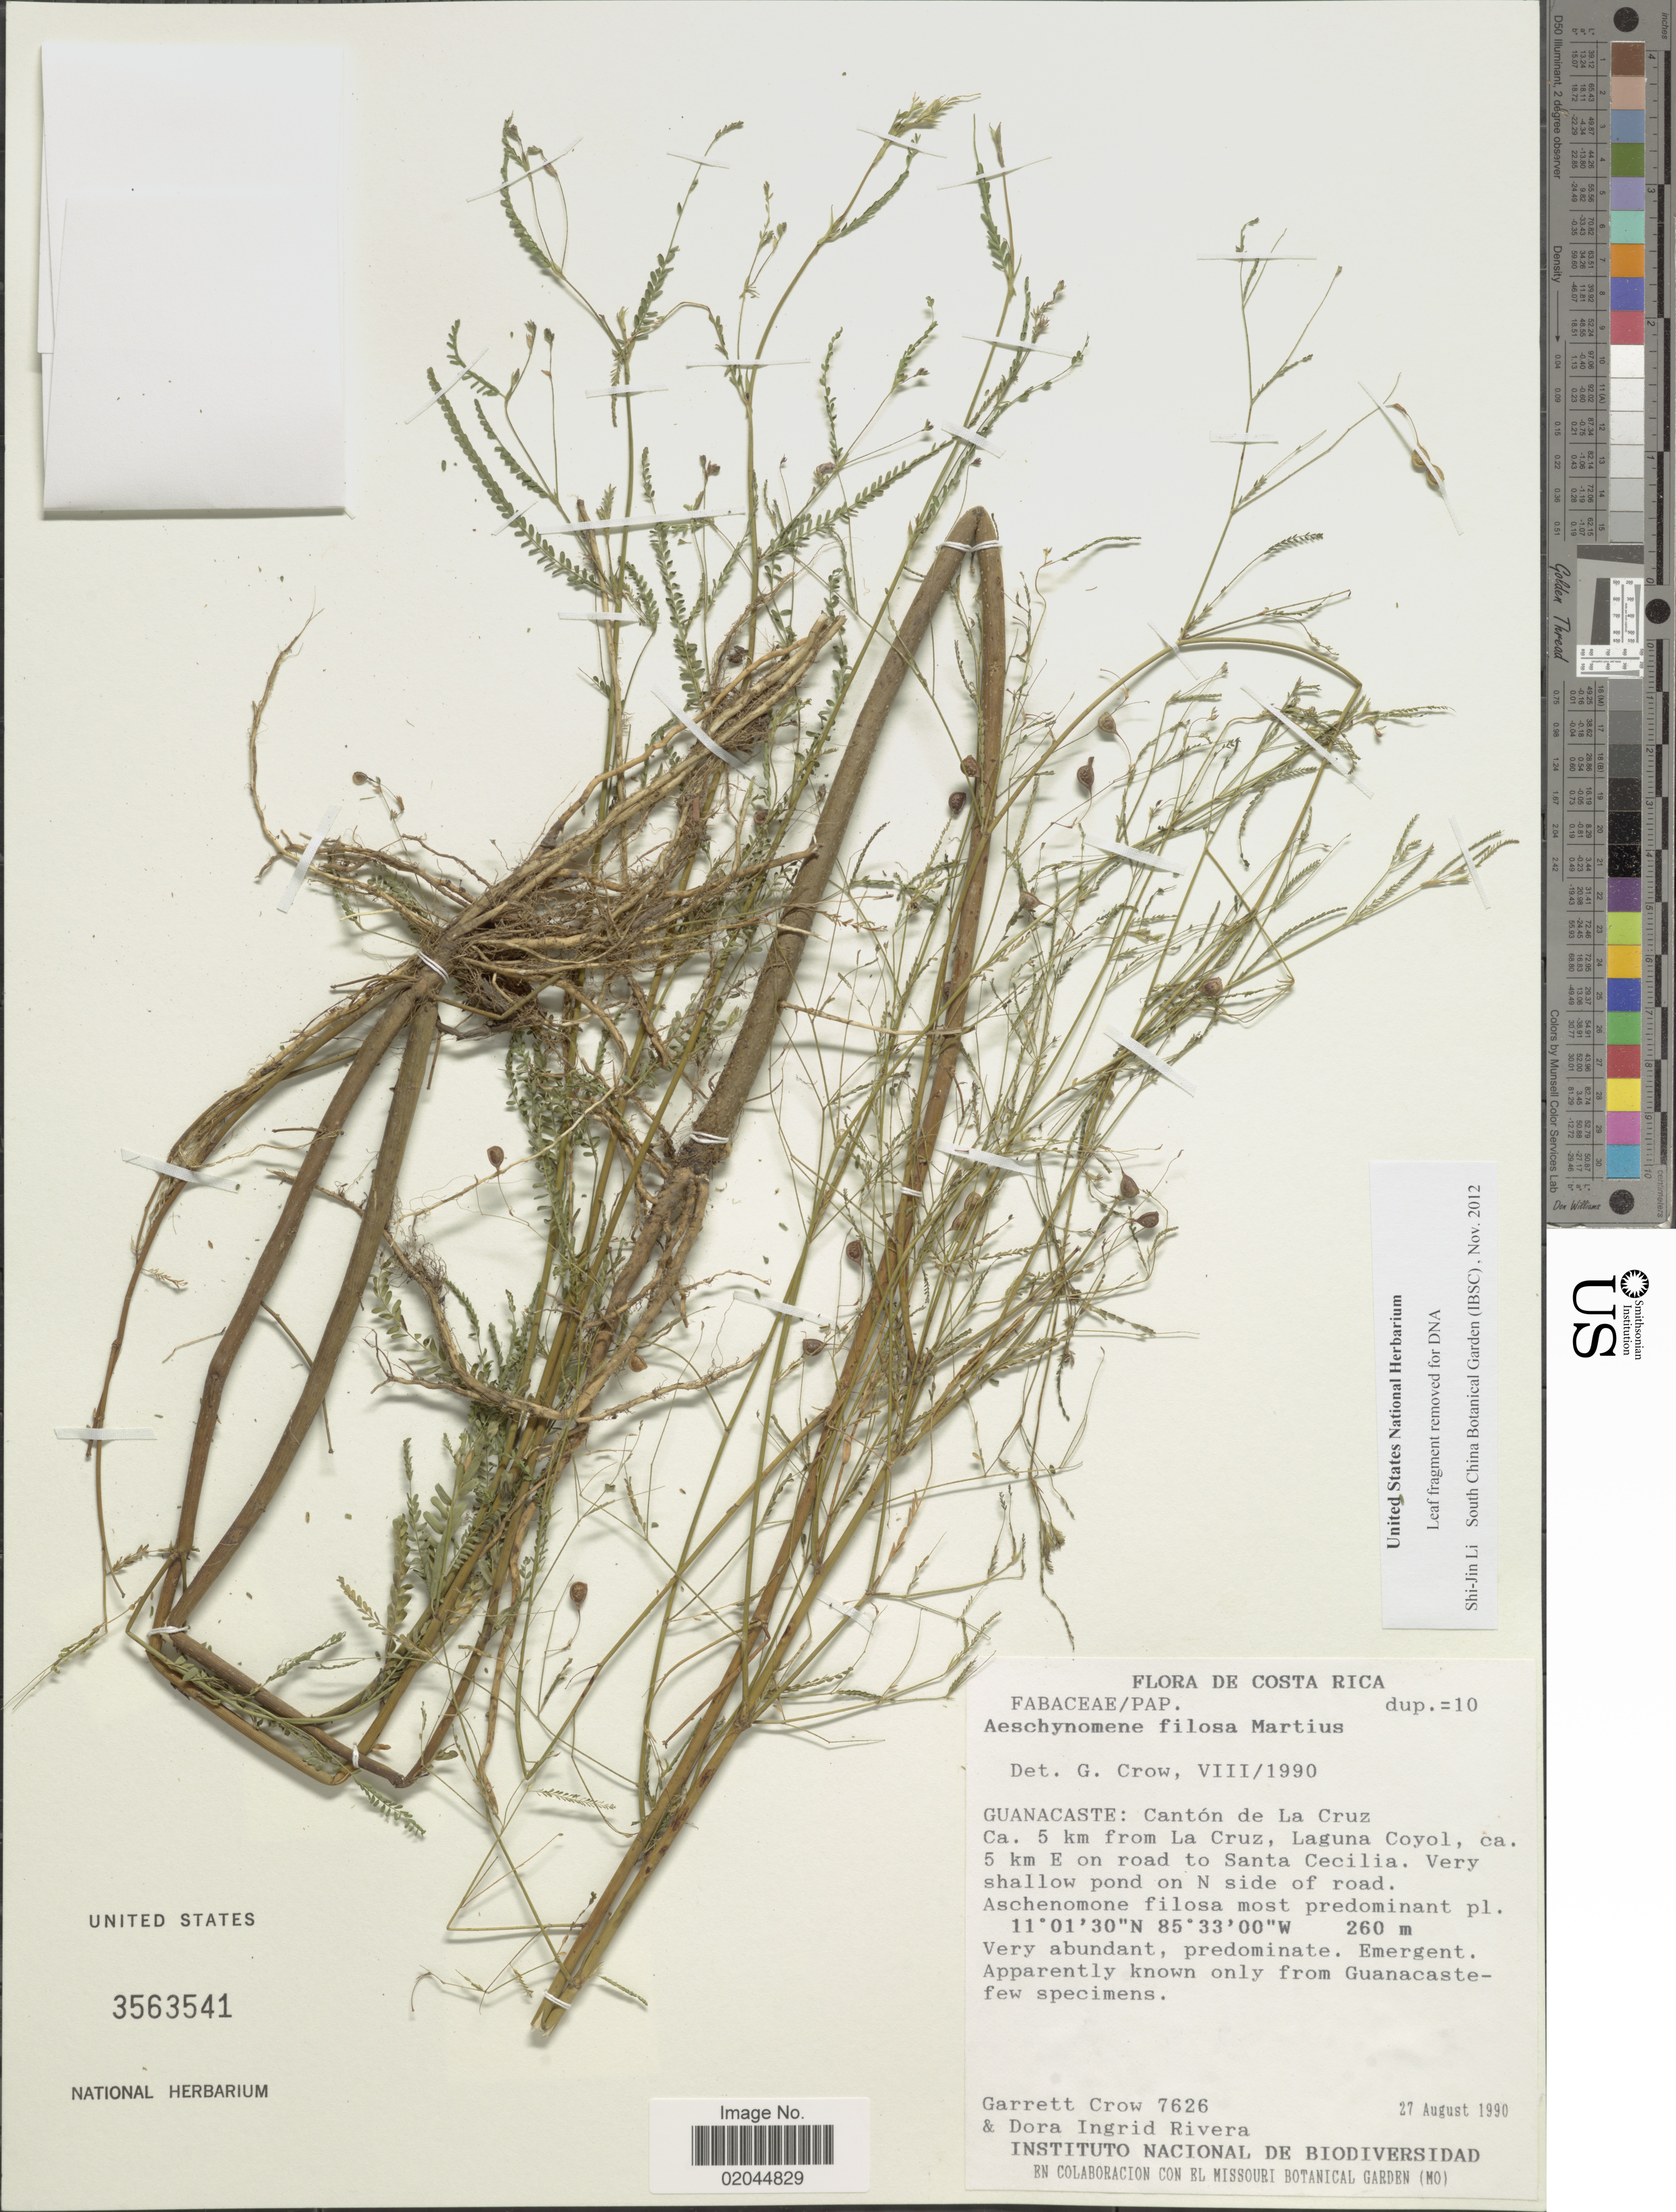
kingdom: Plantae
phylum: Tracheophyta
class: Magnoliopsida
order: Fabales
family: Fabaceae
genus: Aeschynomene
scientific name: Aeschynomene filosa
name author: Mart. ex Benth.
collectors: G. E. Crow & D. I. Rivera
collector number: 7626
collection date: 1990-08-27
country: Costa Rica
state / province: Guanacaste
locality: Guanacaste: Canton de La Cruz, 5 km from La Cruz, Laguna Coyol, 5 km E on road to Santa Cecilia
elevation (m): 260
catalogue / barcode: US 3563541